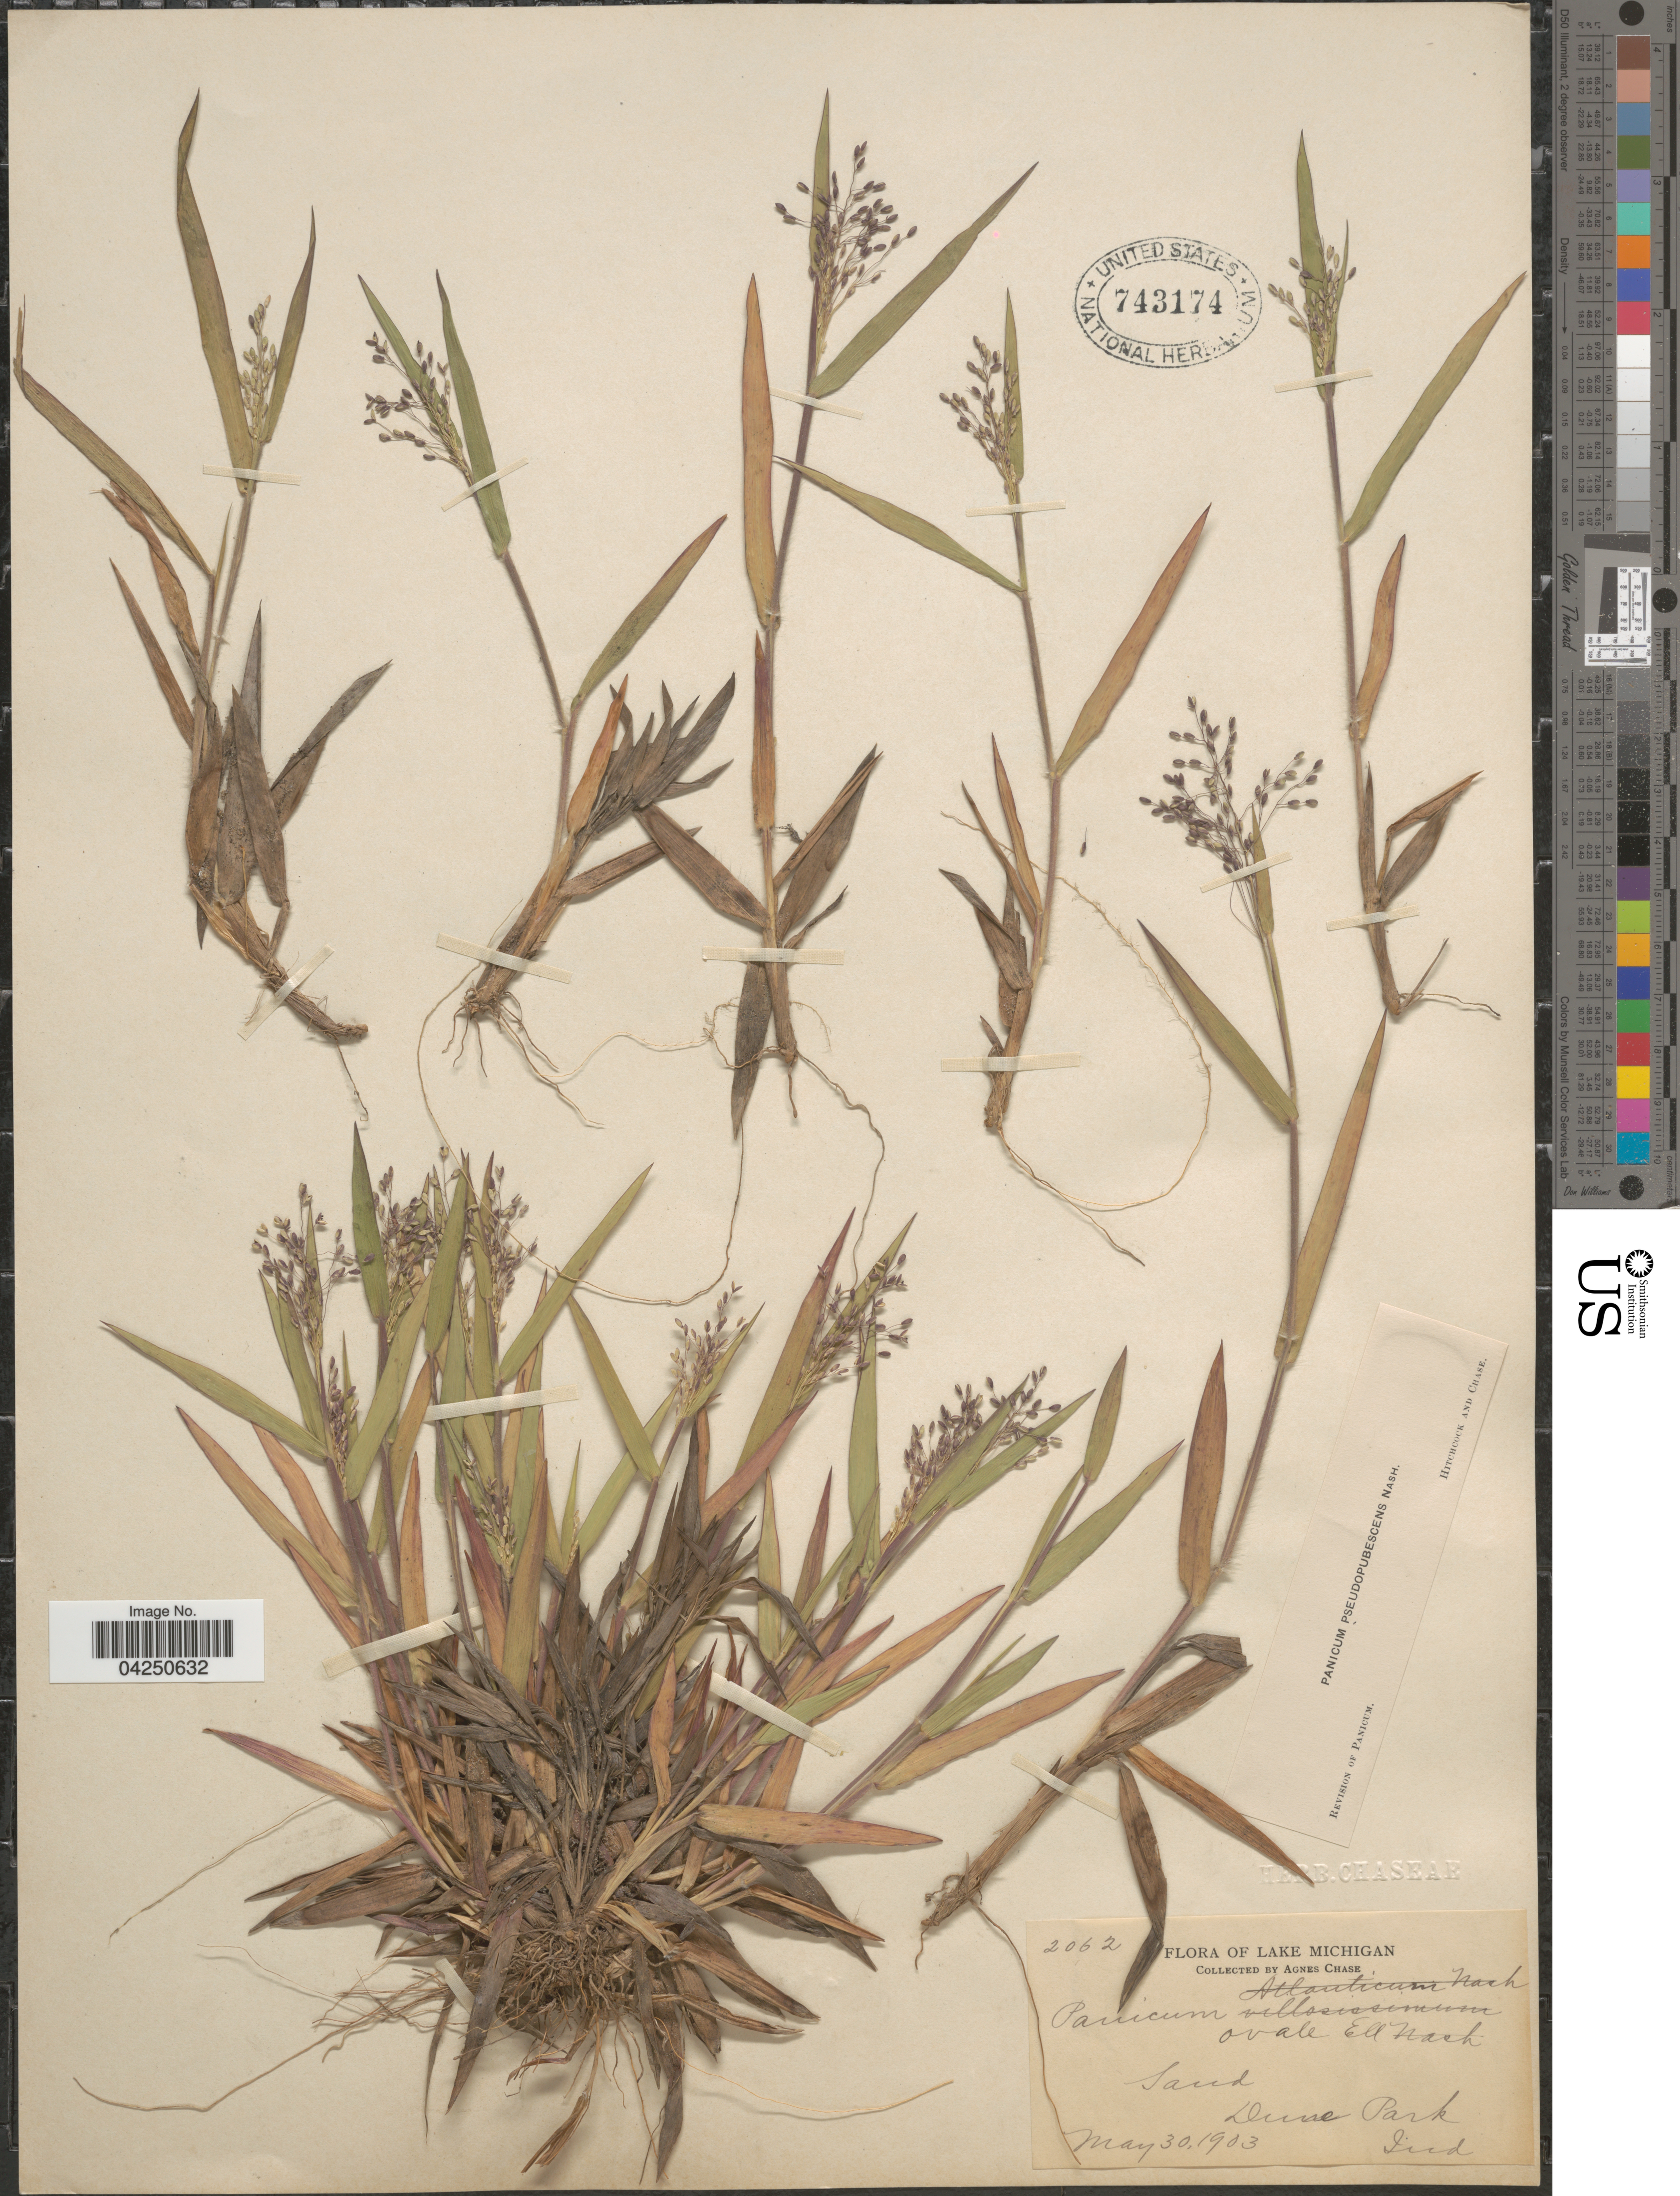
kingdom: Plantae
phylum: Tracheophyta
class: Liliopsida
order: Poales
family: Poaceae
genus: Dichanthelium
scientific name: Dichanthelium acuminatum var. acuminatum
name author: (Sw.) Gould & C.A. Clark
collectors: A. Chase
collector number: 2062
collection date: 1903-05-30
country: United States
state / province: Indiana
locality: Lake Michigan. Sand. Dune Park.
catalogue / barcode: US 743174